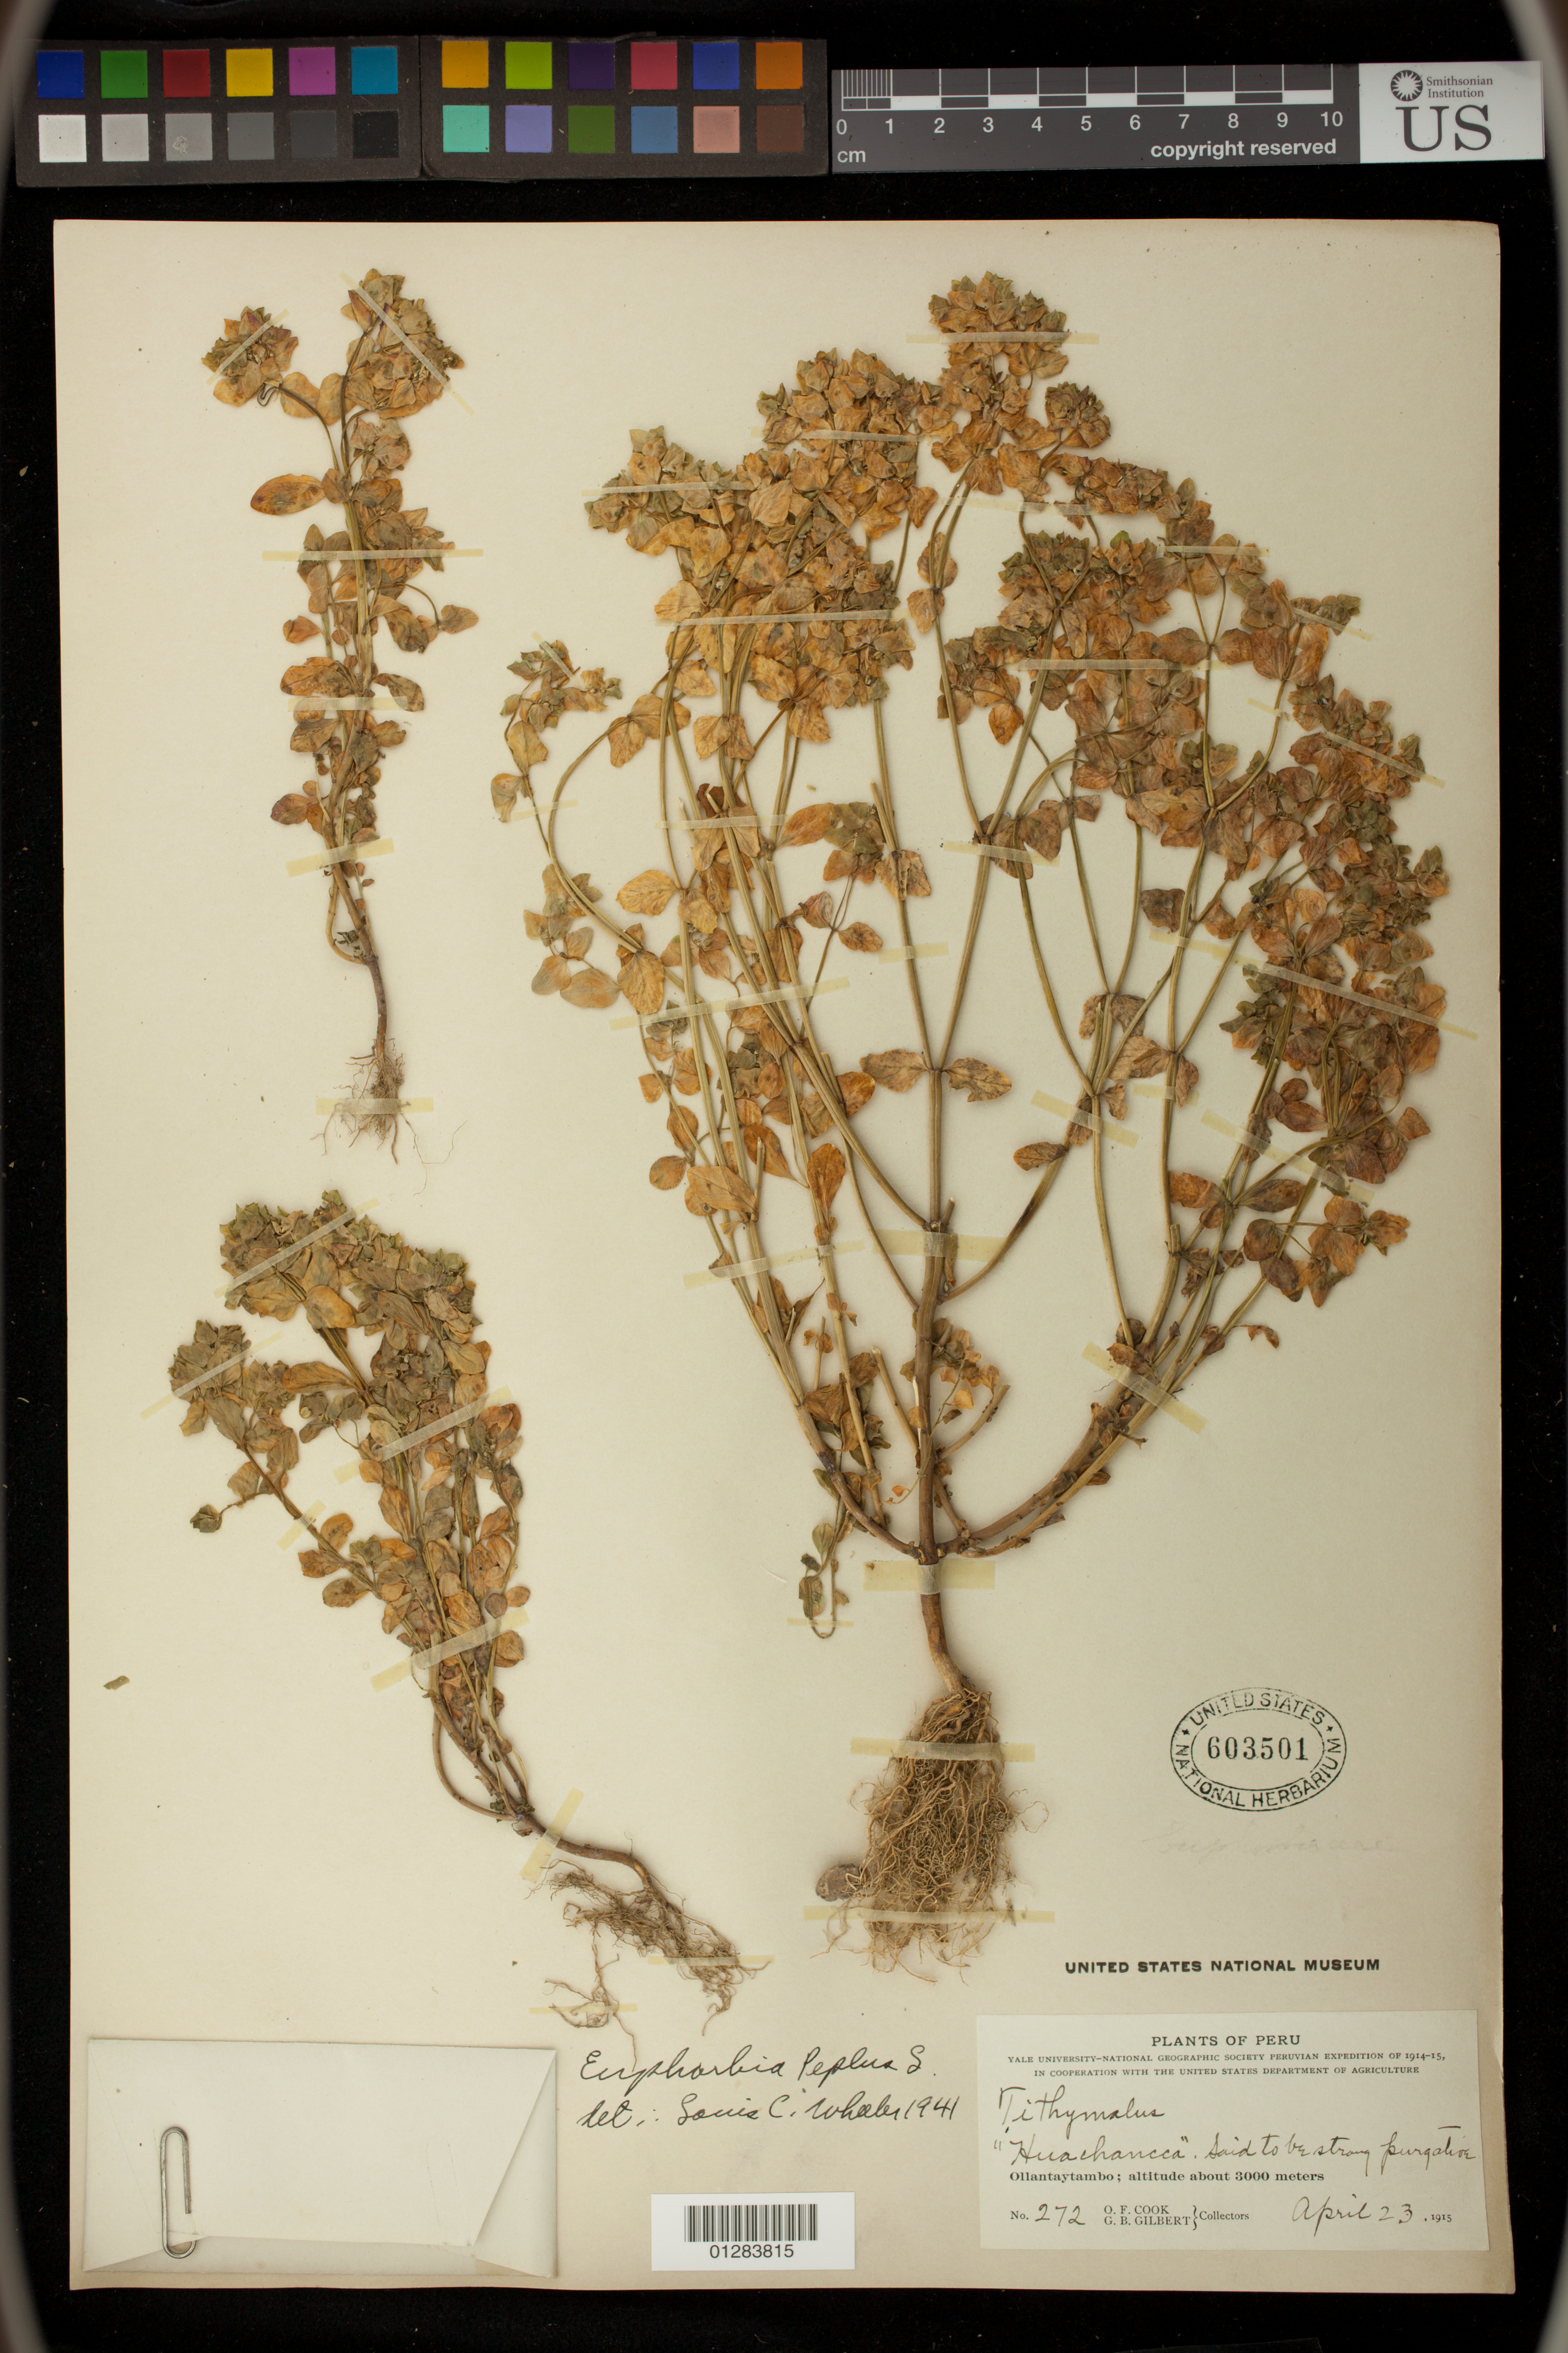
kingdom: Plantae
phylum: Tracheophyta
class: Magnoliopsida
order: Malpighiales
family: Euphorbiaceae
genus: Euphorbia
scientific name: Euphorbia peplus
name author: L.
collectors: O. F. Cook & G. B. Gilbert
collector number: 272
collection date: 1915-04-23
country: Peru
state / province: Cusco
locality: Ollantaytambo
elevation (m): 3000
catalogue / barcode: US 603501